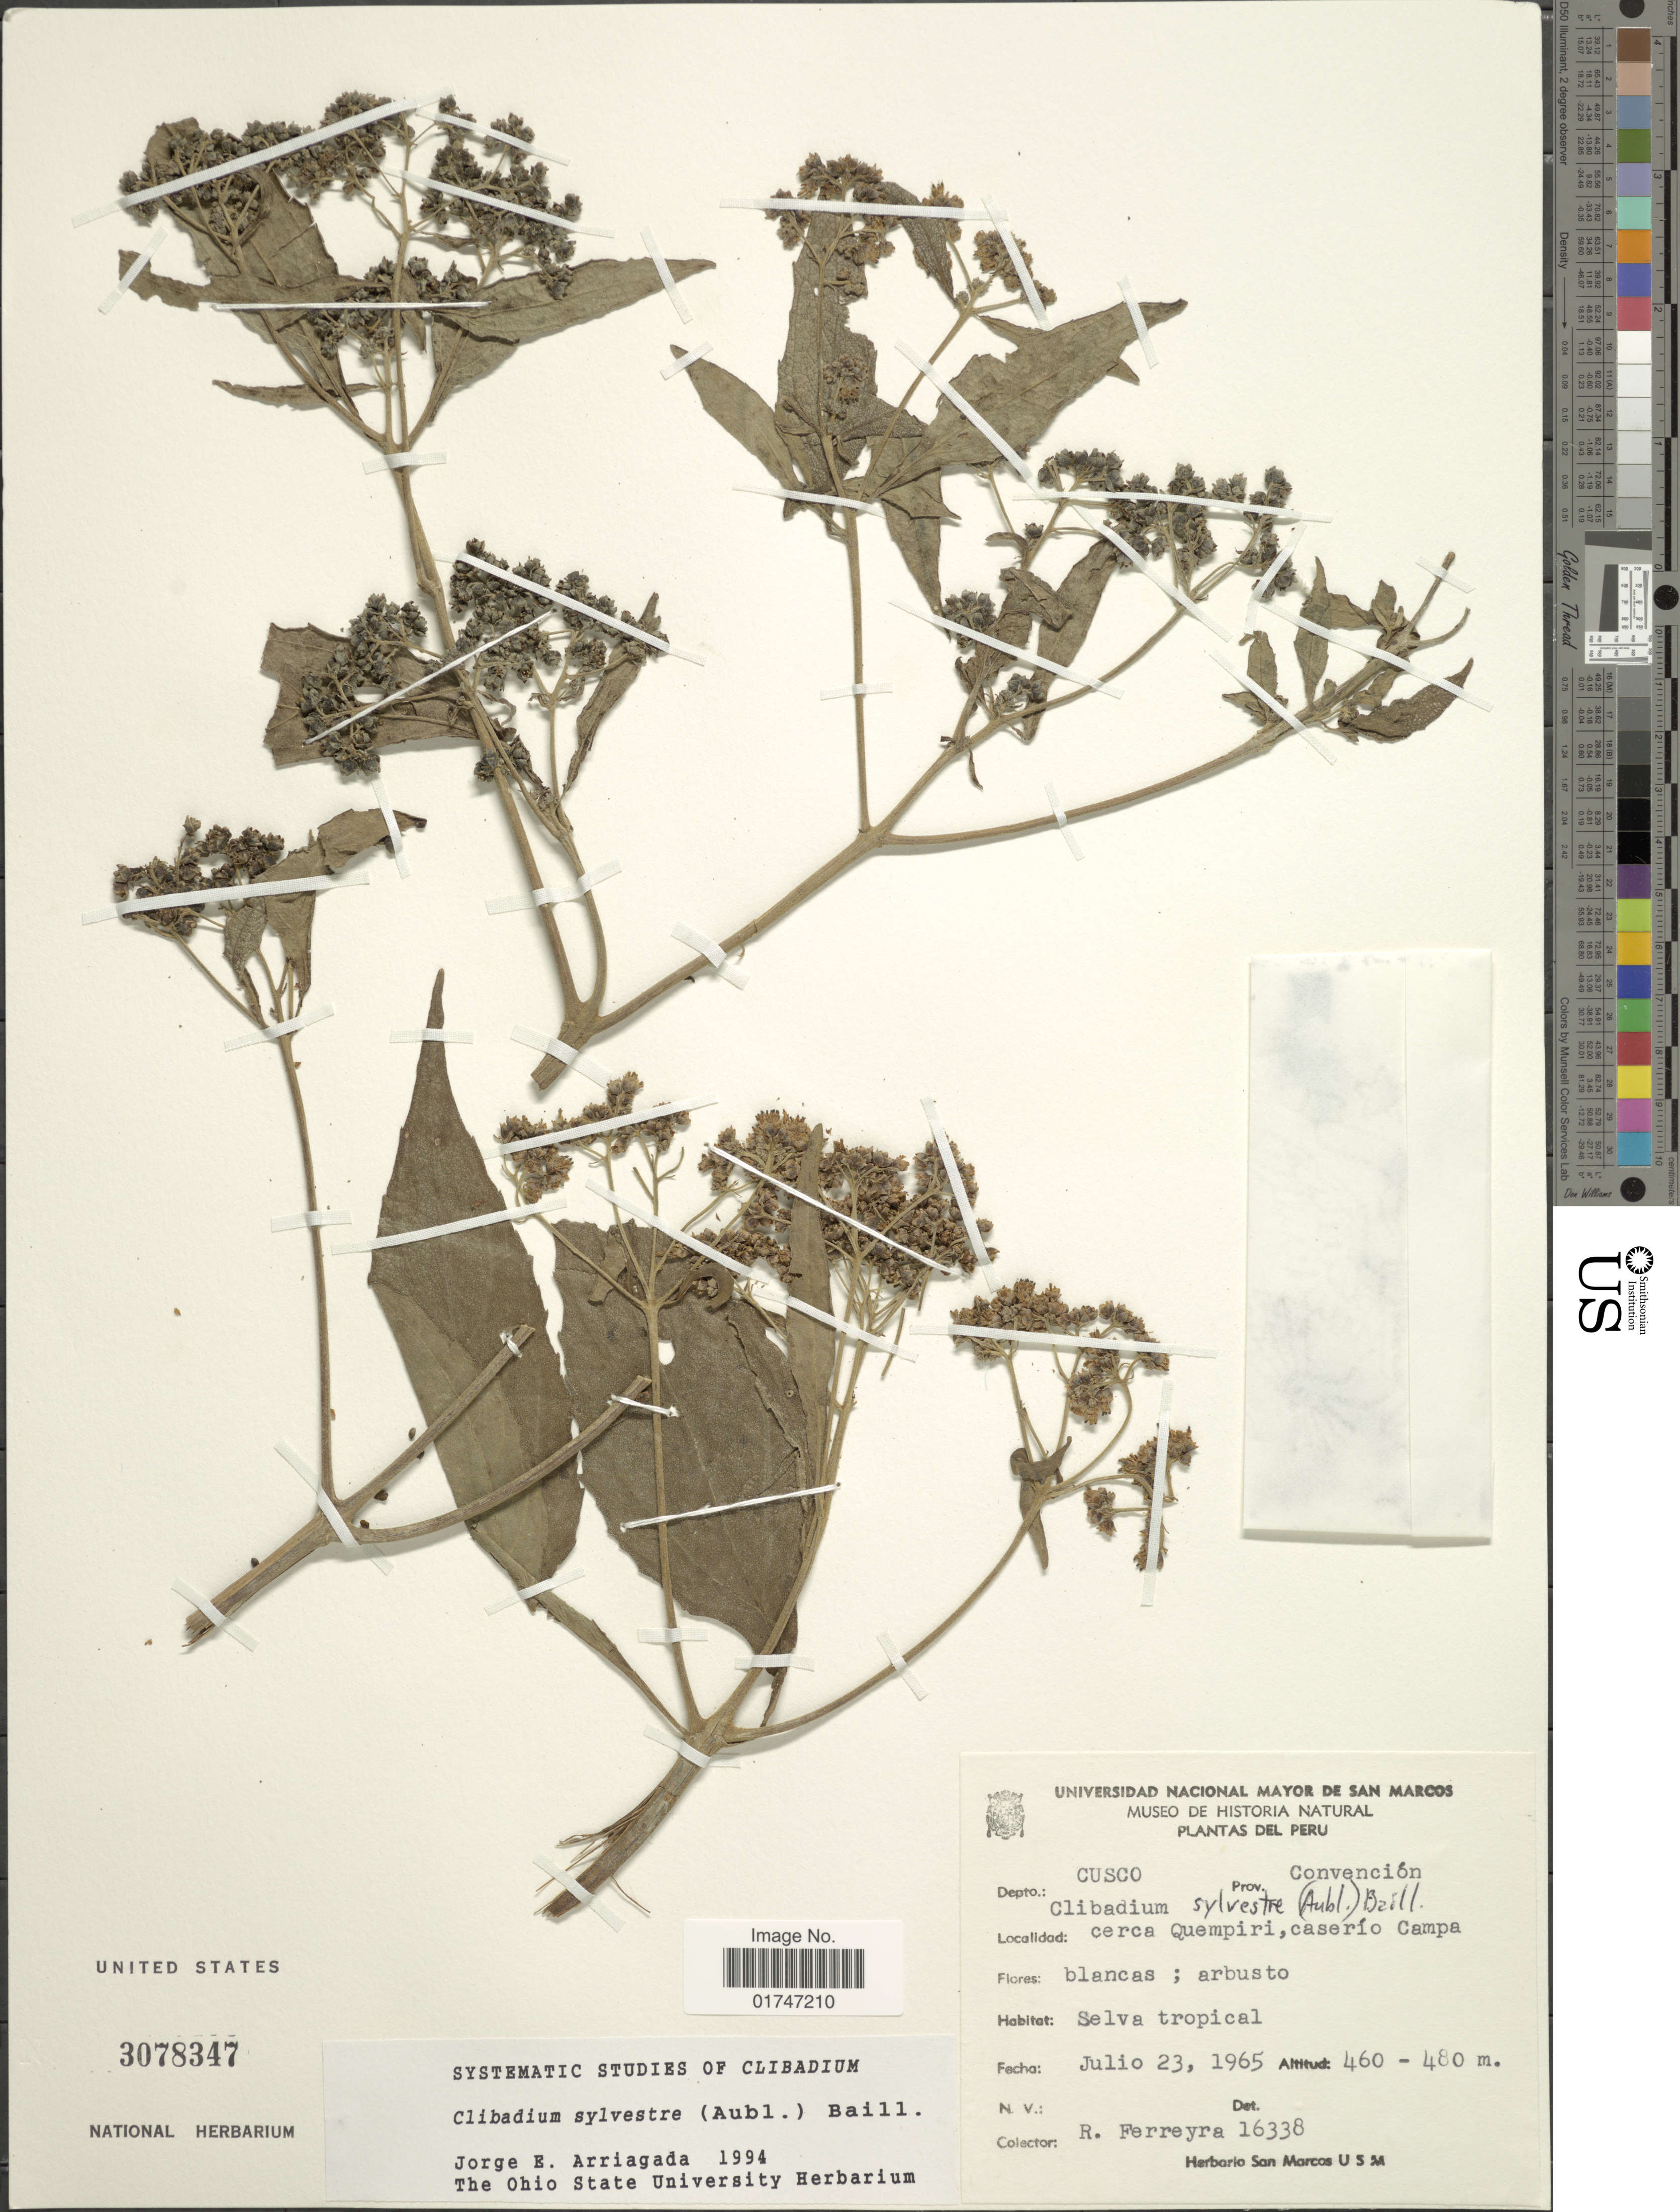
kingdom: Plantae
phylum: Tracheophyta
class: Magnoliopsida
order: Asterales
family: Asteraceae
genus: Clibadium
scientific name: Clibadium sylvestre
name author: (Aubl.) Baill.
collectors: R. A. Ferreyra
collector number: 16338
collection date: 1965-07-23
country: Peru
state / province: Cusco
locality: Depto.: Cusco. Prov. Convención. Cerca Quempiri, caserío Campa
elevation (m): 460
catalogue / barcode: US 3078347